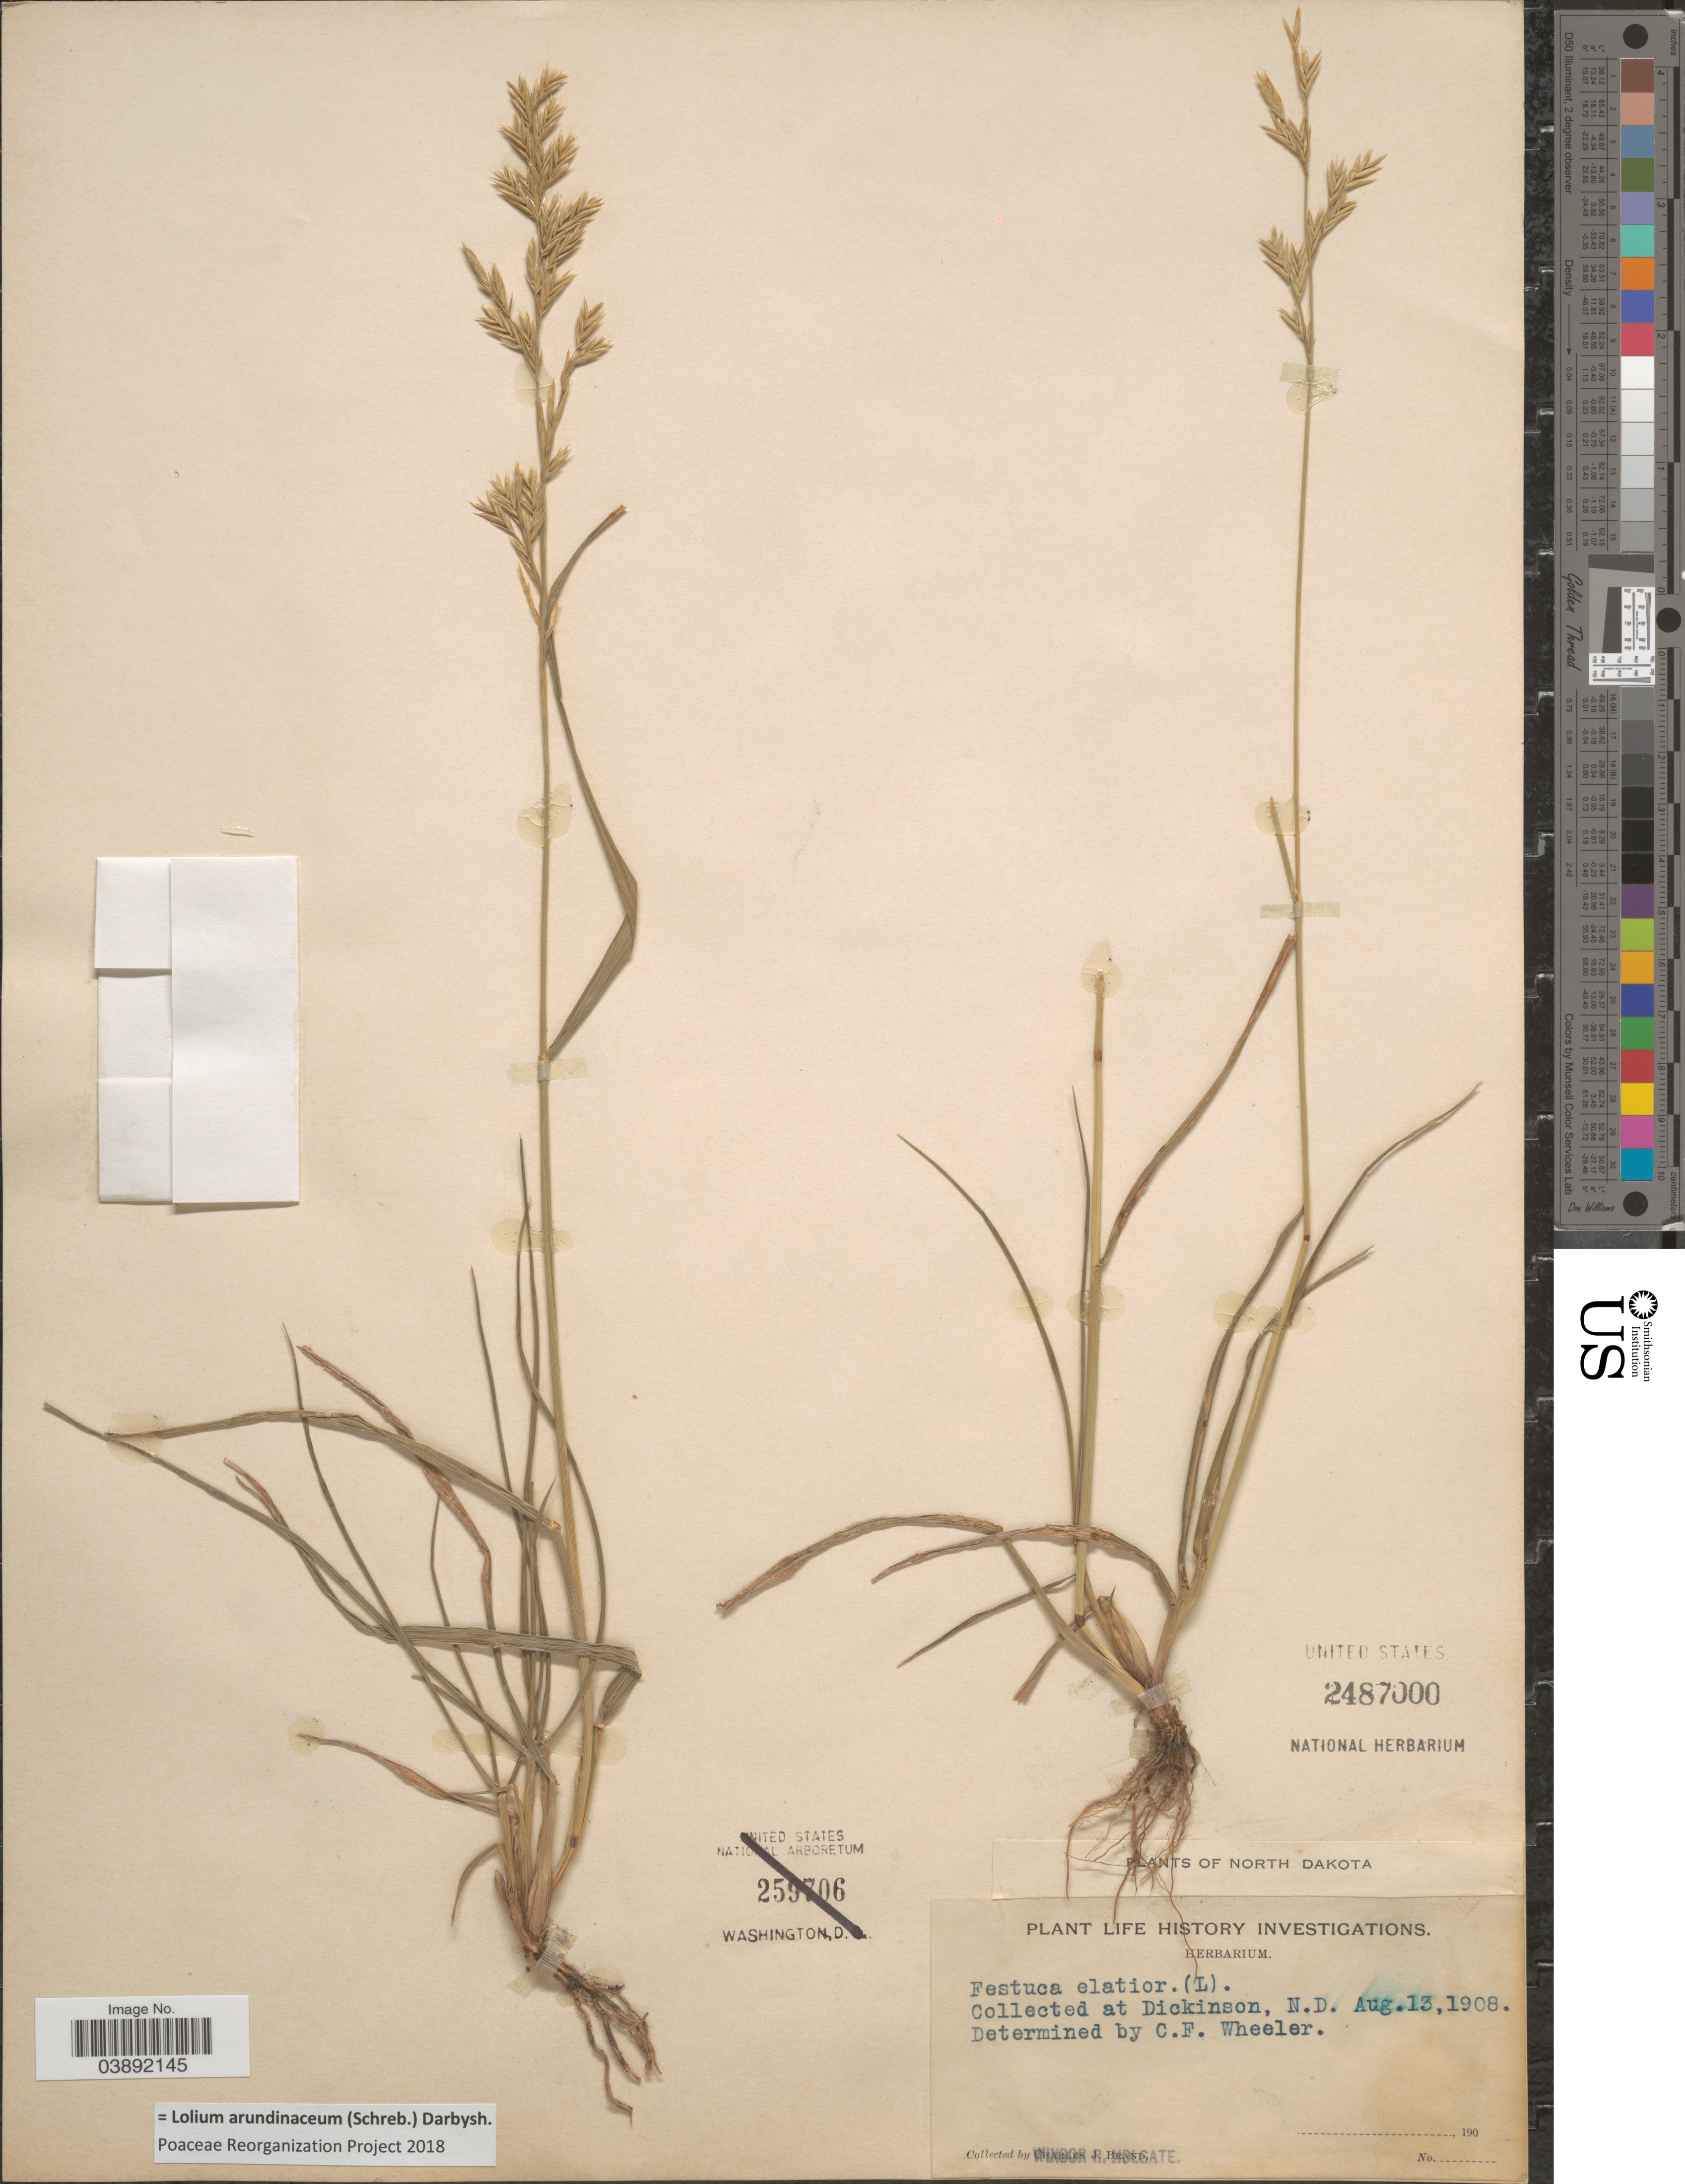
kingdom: Plantae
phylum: Tracheophyta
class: Liliopsida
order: Poales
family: Poaceae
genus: Lolium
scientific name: Lolium arundinaceum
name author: (Schreb.) Darbysh.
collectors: W. Holgate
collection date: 1908-08-13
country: United States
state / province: North Dakota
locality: At Dickinson.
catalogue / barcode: US 2487000